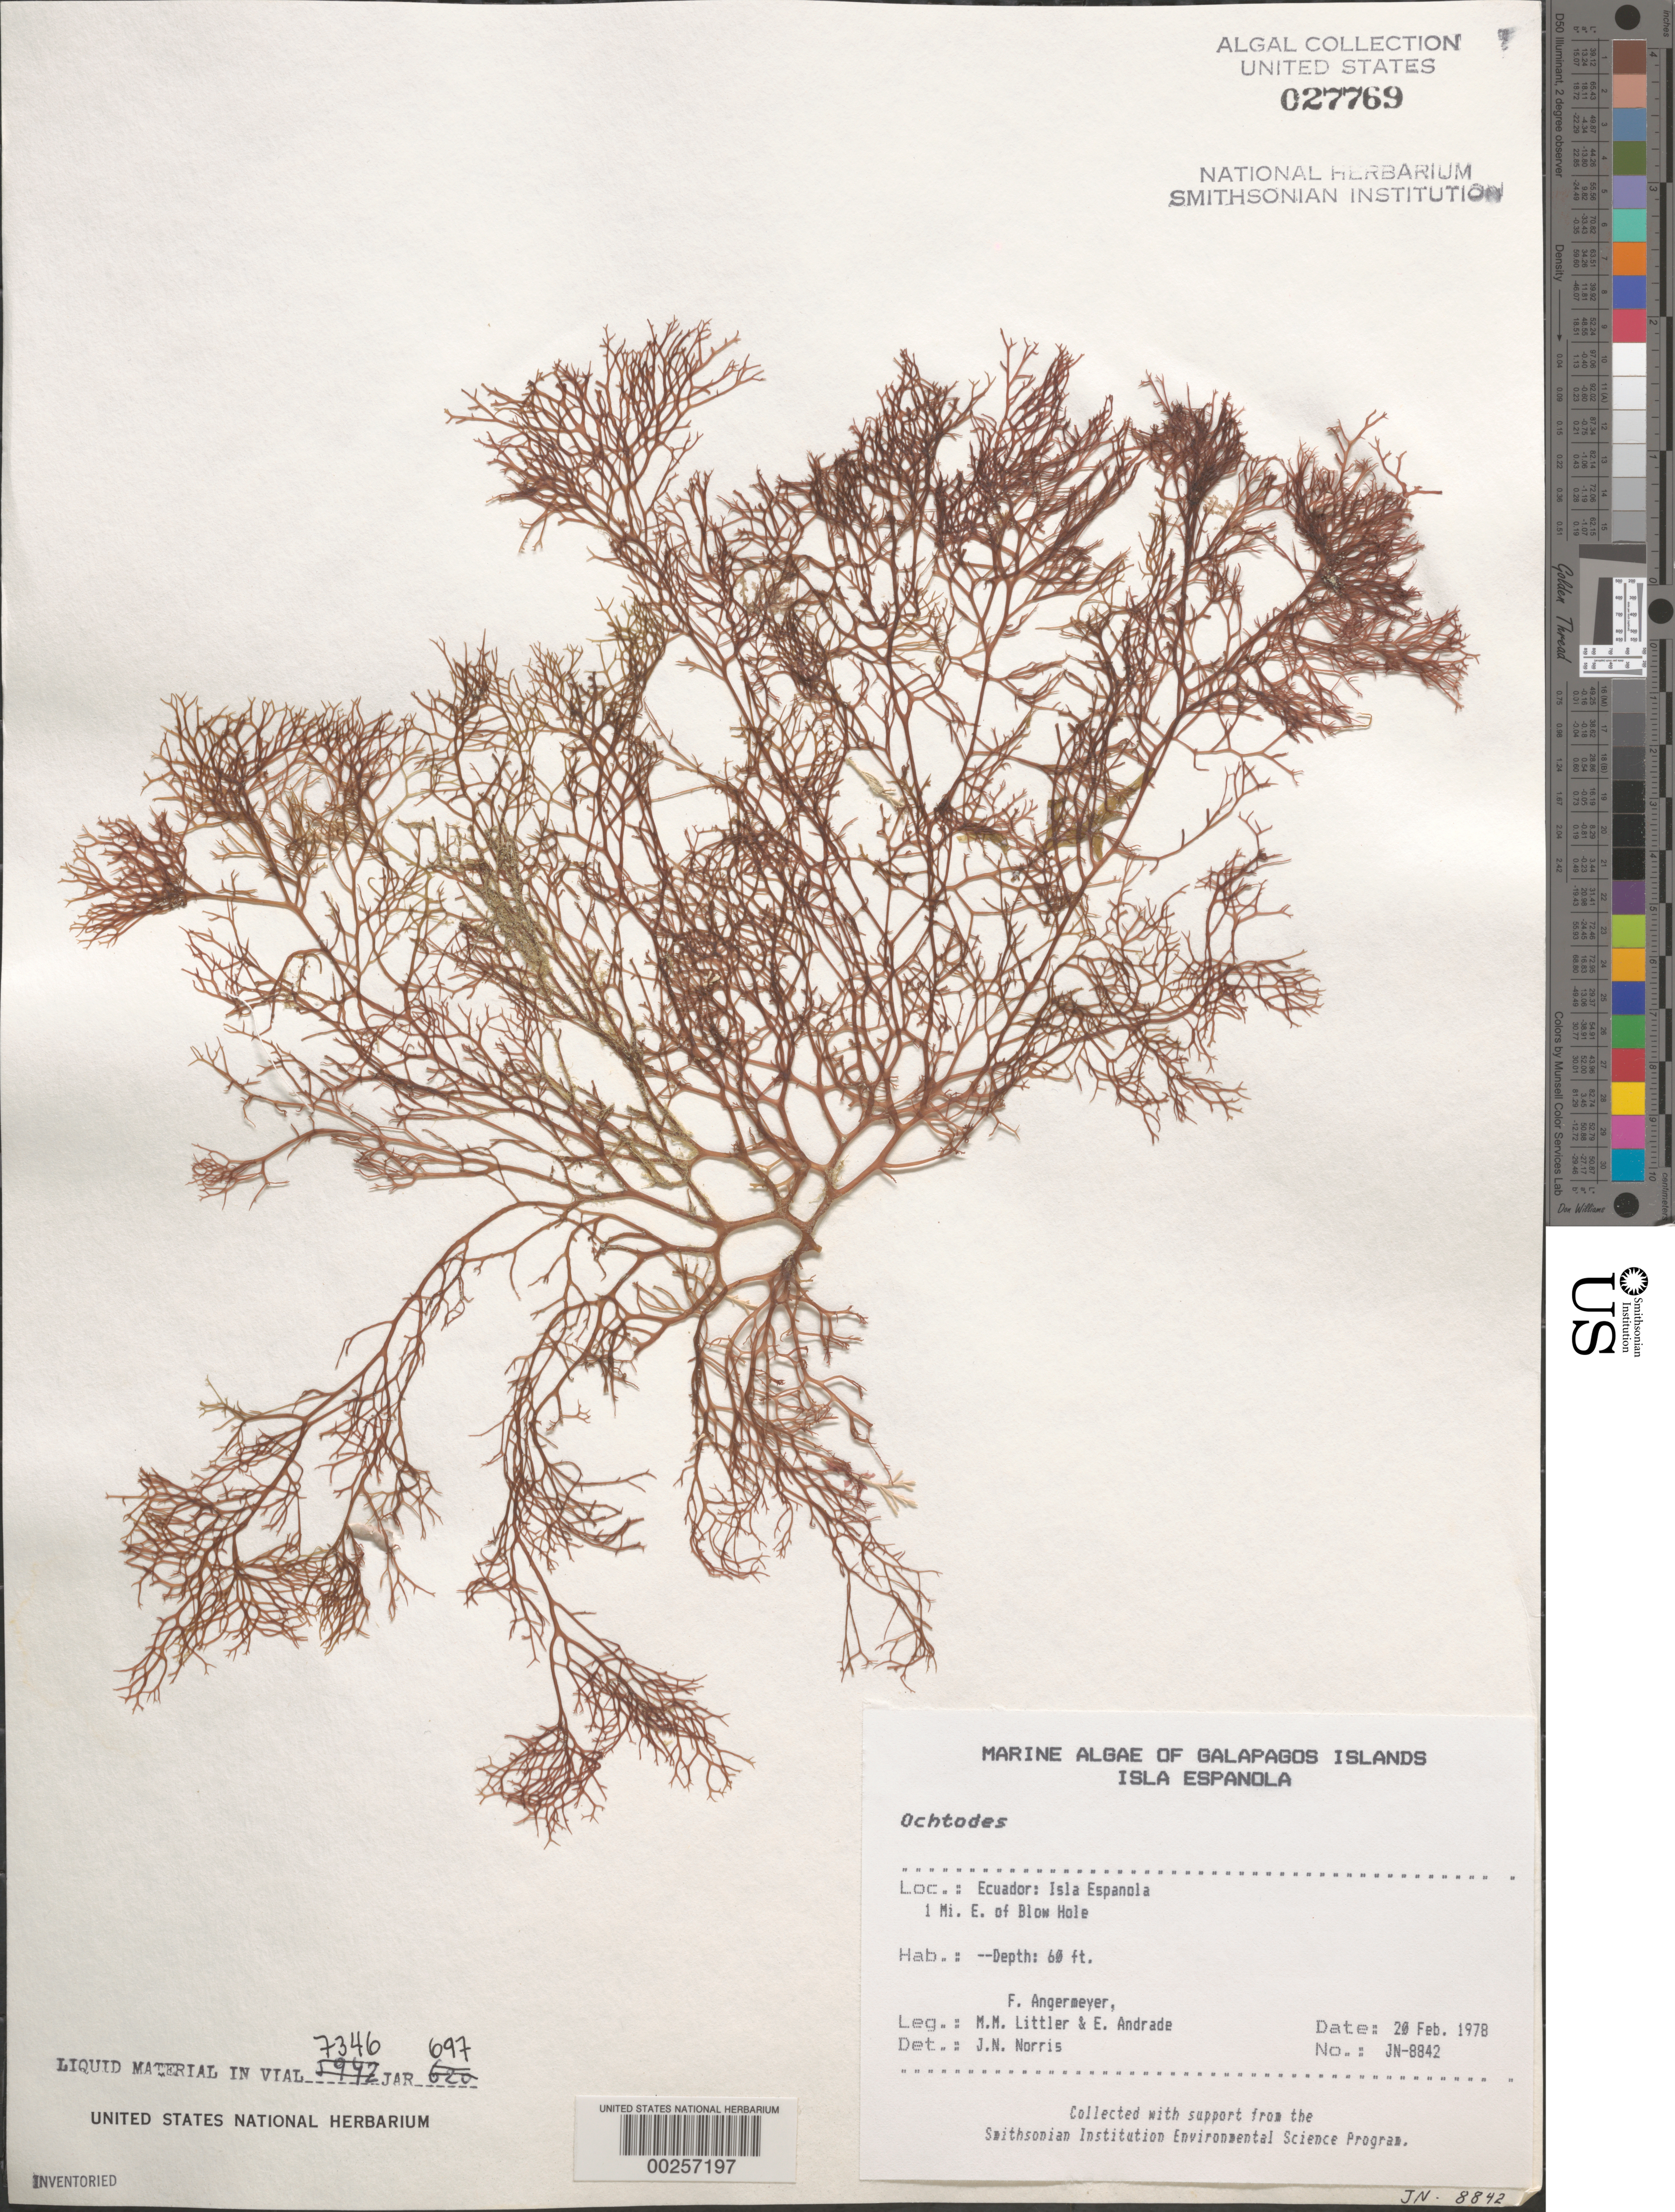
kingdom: Plantae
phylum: Rhodophyta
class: Florideophyceae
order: Gigartinales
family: Rhizophyllidaceae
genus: Ochtodes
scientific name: Ochtodes sp.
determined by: Norris, James N.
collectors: M. M. Littler, F. Angermeyer & E. Andrade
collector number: Jn-8842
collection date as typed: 20 Feb 1978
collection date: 1978-02-20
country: Ecuador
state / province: Colón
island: Española [Hood]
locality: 1 mile E of Blow Hole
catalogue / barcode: US 27769